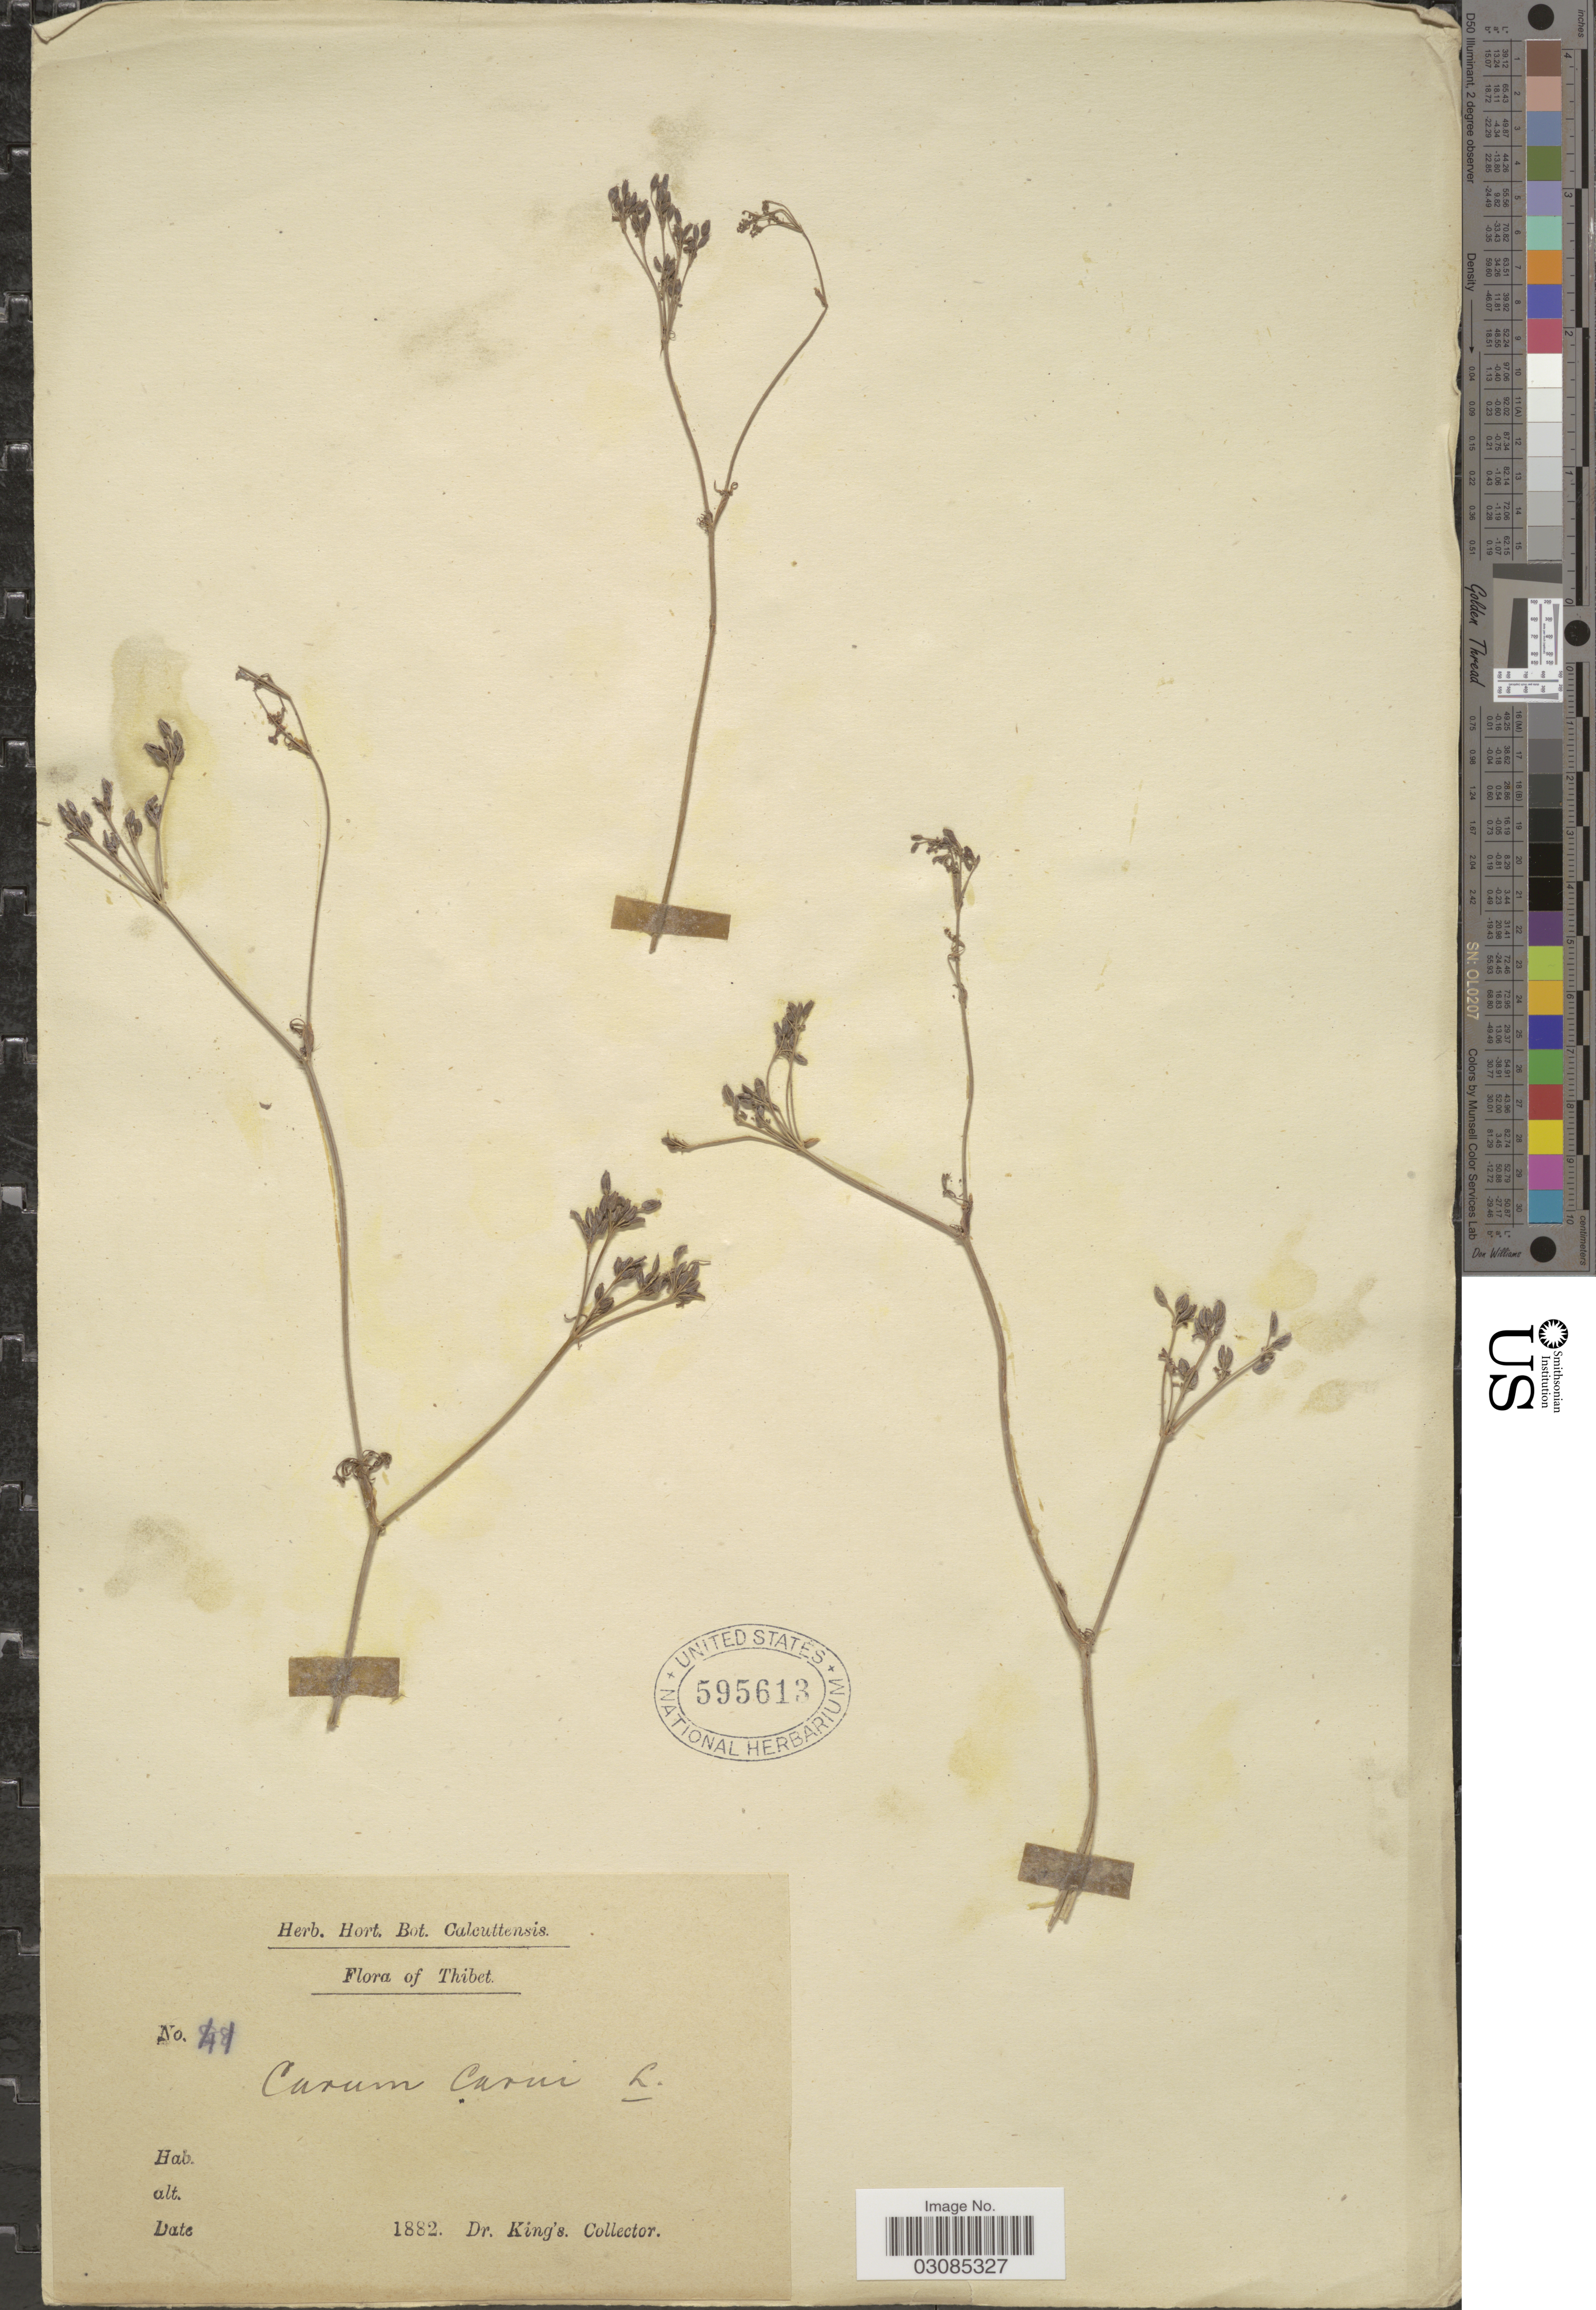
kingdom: Plantae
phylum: Tracheophyta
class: Magnoliopsida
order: Apiales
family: Apiaceae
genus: Carum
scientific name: Carum carvi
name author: L.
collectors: Dr. King's collector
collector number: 41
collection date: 1882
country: China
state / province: Xizang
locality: Thibet.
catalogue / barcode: US 595613